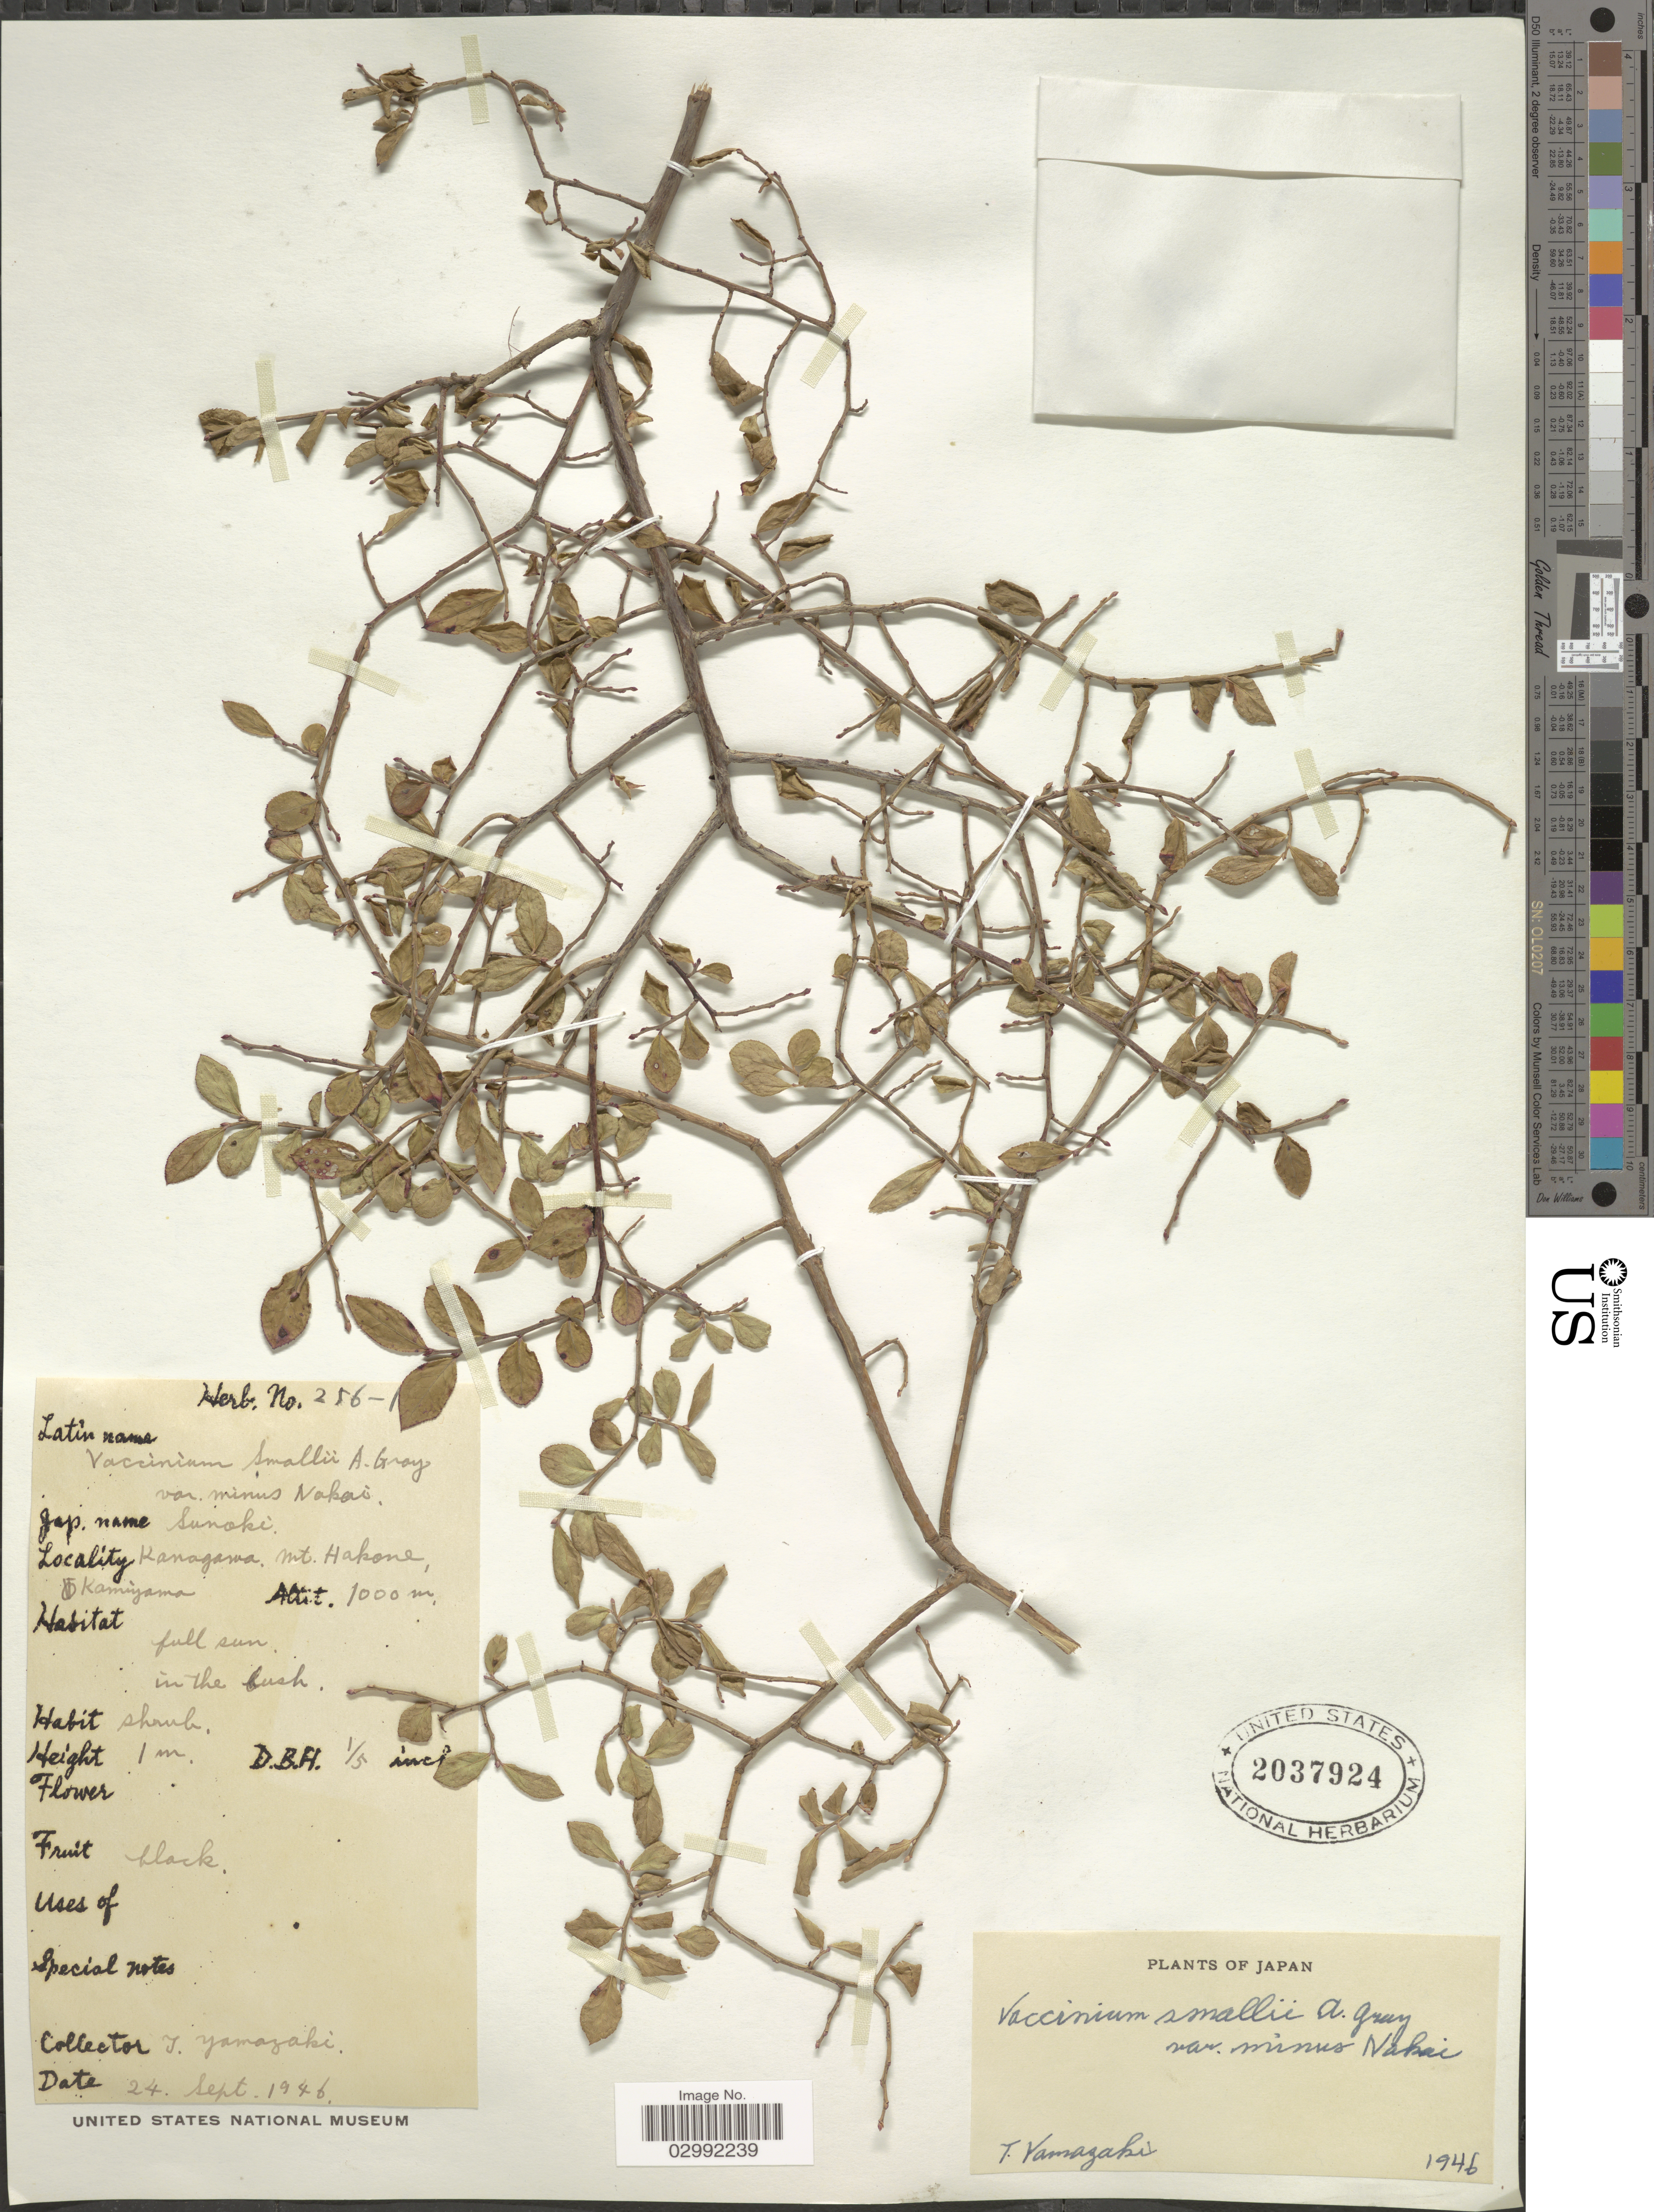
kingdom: Plantae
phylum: Tracheophyta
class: Magnoliopsida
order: Ericales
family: Ericaceae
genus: Vaccinium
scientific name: Vaccinium smallii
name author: A. Gray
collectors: T. Yamazaki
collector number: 256-1?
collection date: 1946-09-24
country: Japan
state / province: Kanagawa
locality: Mt. Hakone, Kamiyama.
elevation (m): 1000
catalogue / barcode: US 2037924